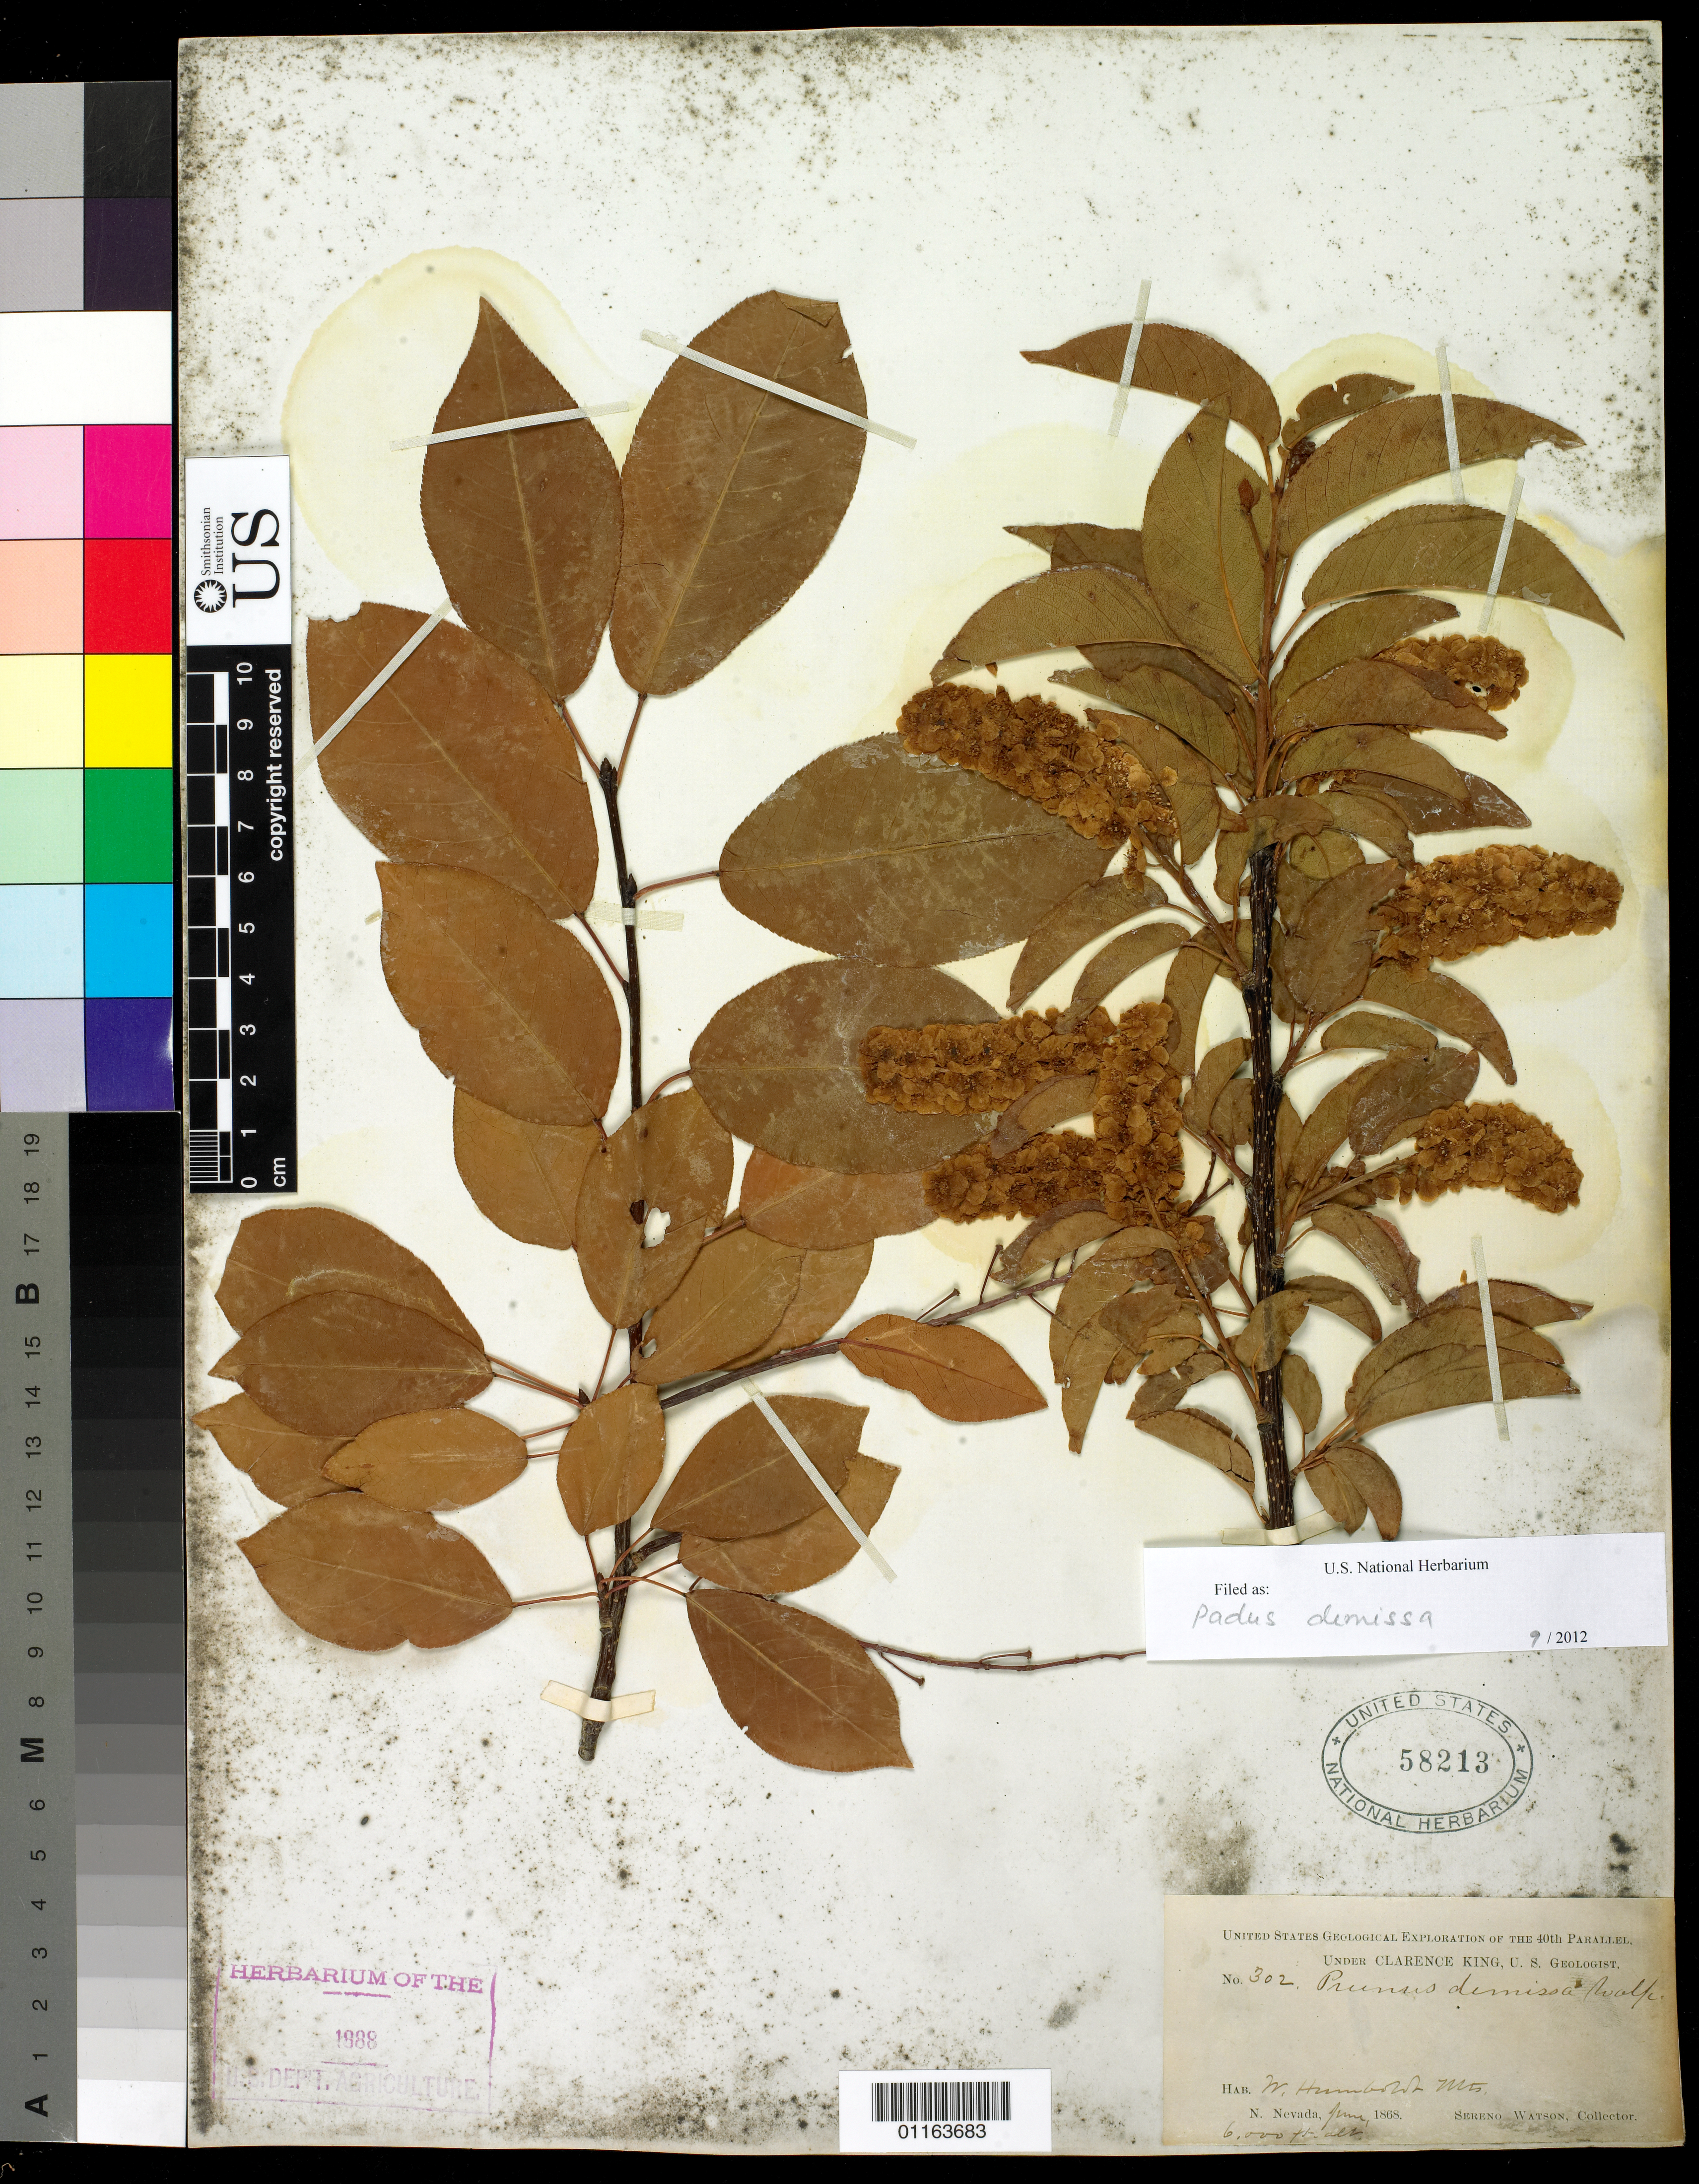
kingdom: Plantae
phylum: Tracheophyta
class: Magnoliopsida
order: Rosales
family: Rosaceae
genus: Prunus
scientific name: Prunus virginiana var. demissa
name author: (Nutt.) Torr.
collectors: S. Watson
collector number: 302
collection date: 1868-06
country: United States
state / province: Nevada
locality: W. Humboldt Mts., N. Nevada.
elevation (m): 1829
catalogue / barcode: US 58213